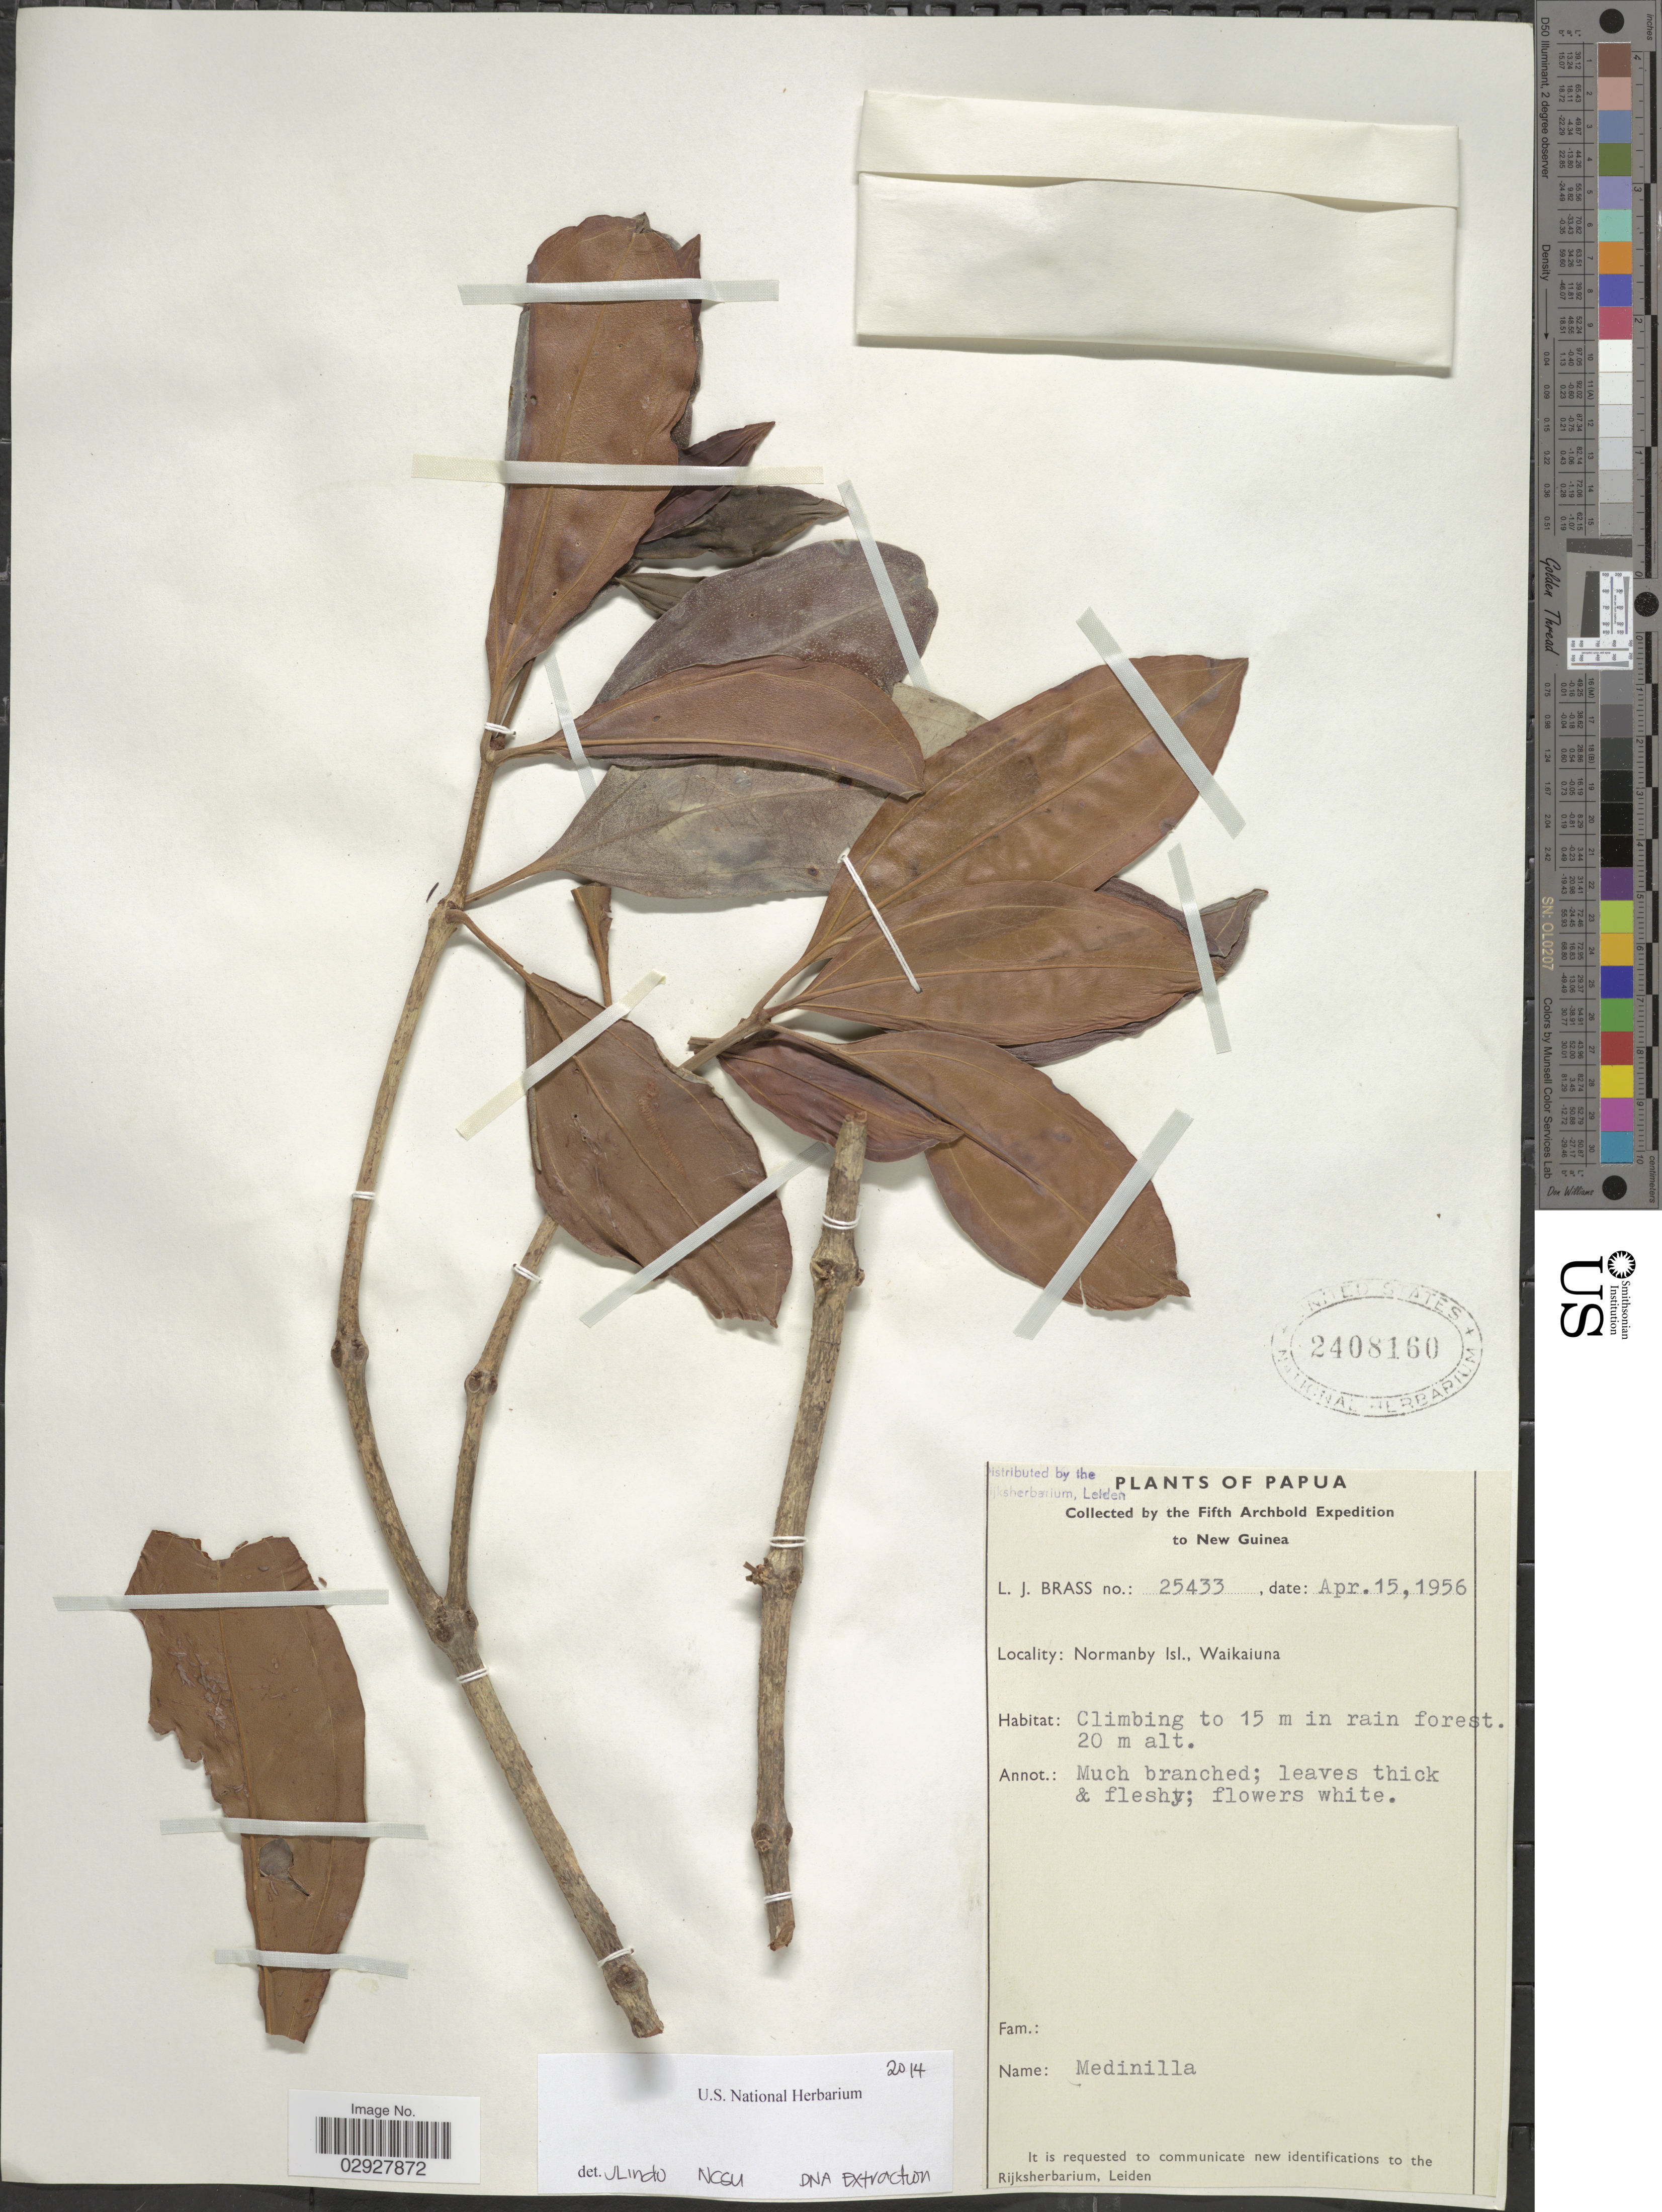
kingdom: Plantae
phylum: Tracheophyta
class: Magnoliopsida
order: Myrtales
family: Melastomataceae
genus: Medinilla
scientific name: Medinilla sp.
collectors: L. J. Brass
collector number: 25433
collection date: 1956-04-15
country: Papua New Guinea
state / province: Milne Bay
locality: Papua, Normandy Isl., Waikaiuna, New Guinea.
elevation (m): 20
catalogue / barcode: US 2408160